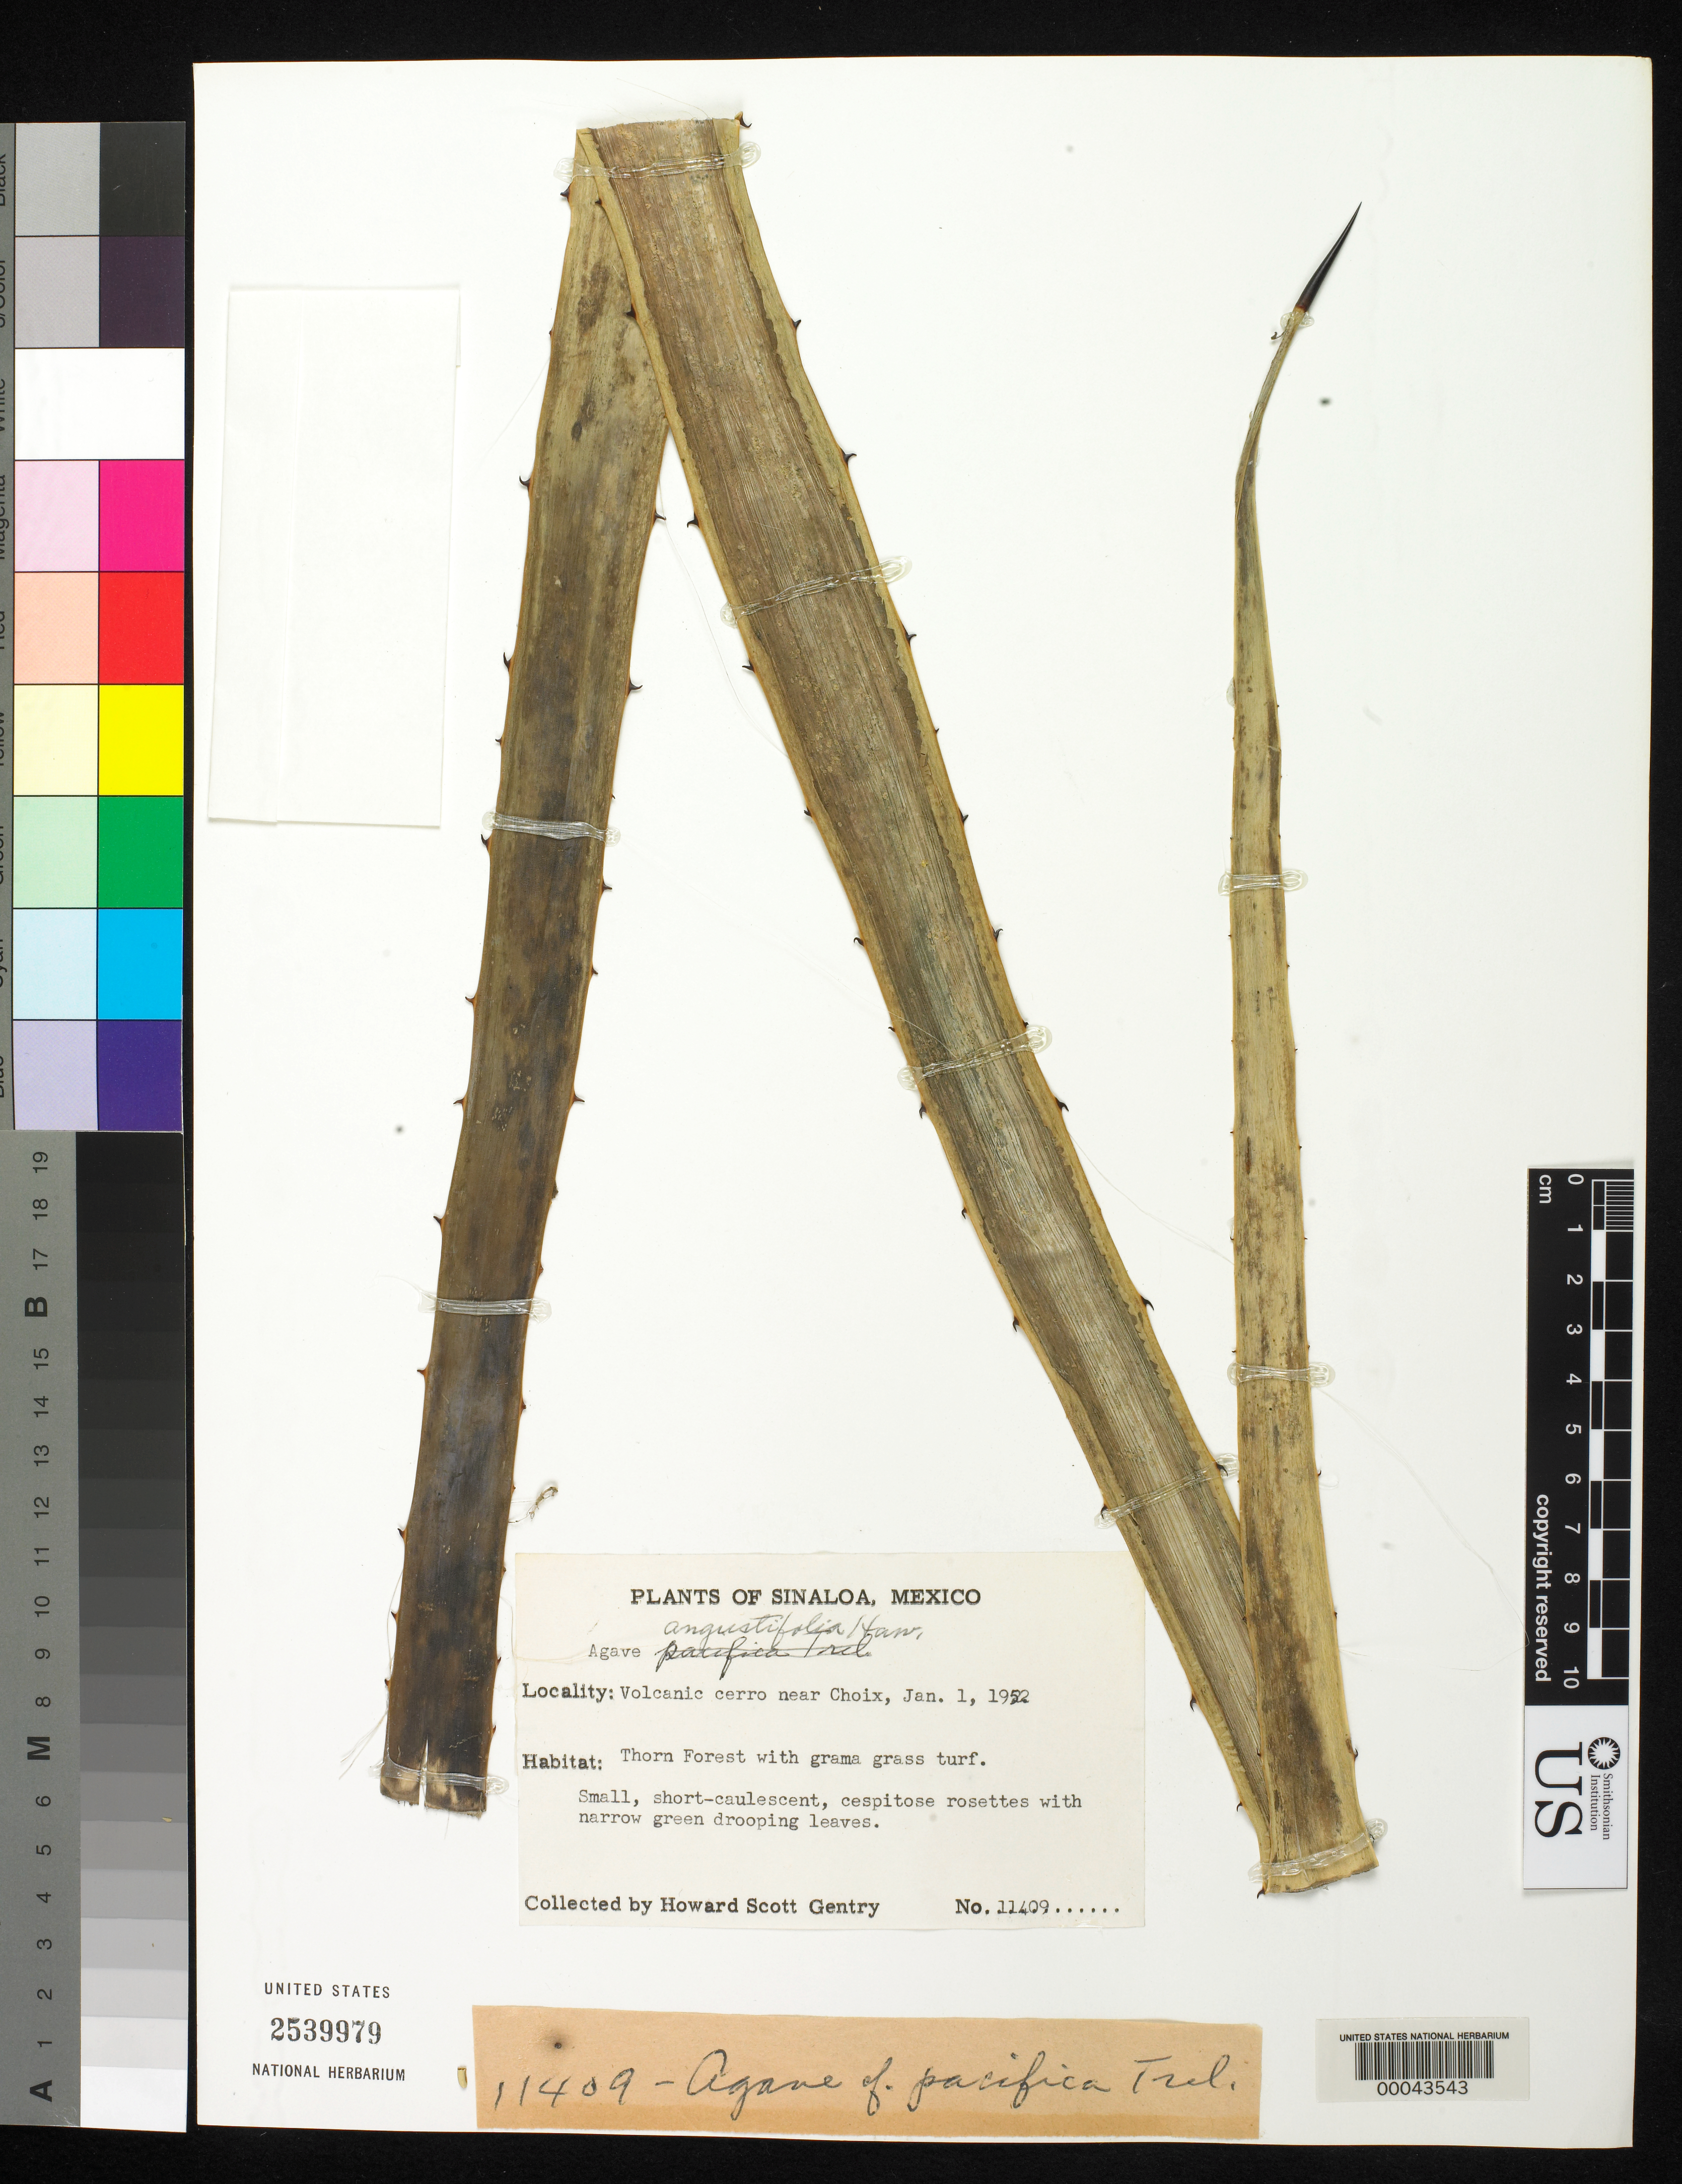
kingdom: Plantae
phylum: Tracheophyta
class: Liliopsida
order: Asparagales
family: Asparagaceae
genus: Agave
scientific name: Agave angustifolia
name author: Haw.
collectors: H. S. Gentry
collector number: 11409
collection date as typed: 01 Jan 1952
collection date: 1952-01-01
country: Mexico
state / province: Sinaloa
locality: Volcanic hill near choix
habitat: Volcanic hill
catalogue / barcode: US 2539979